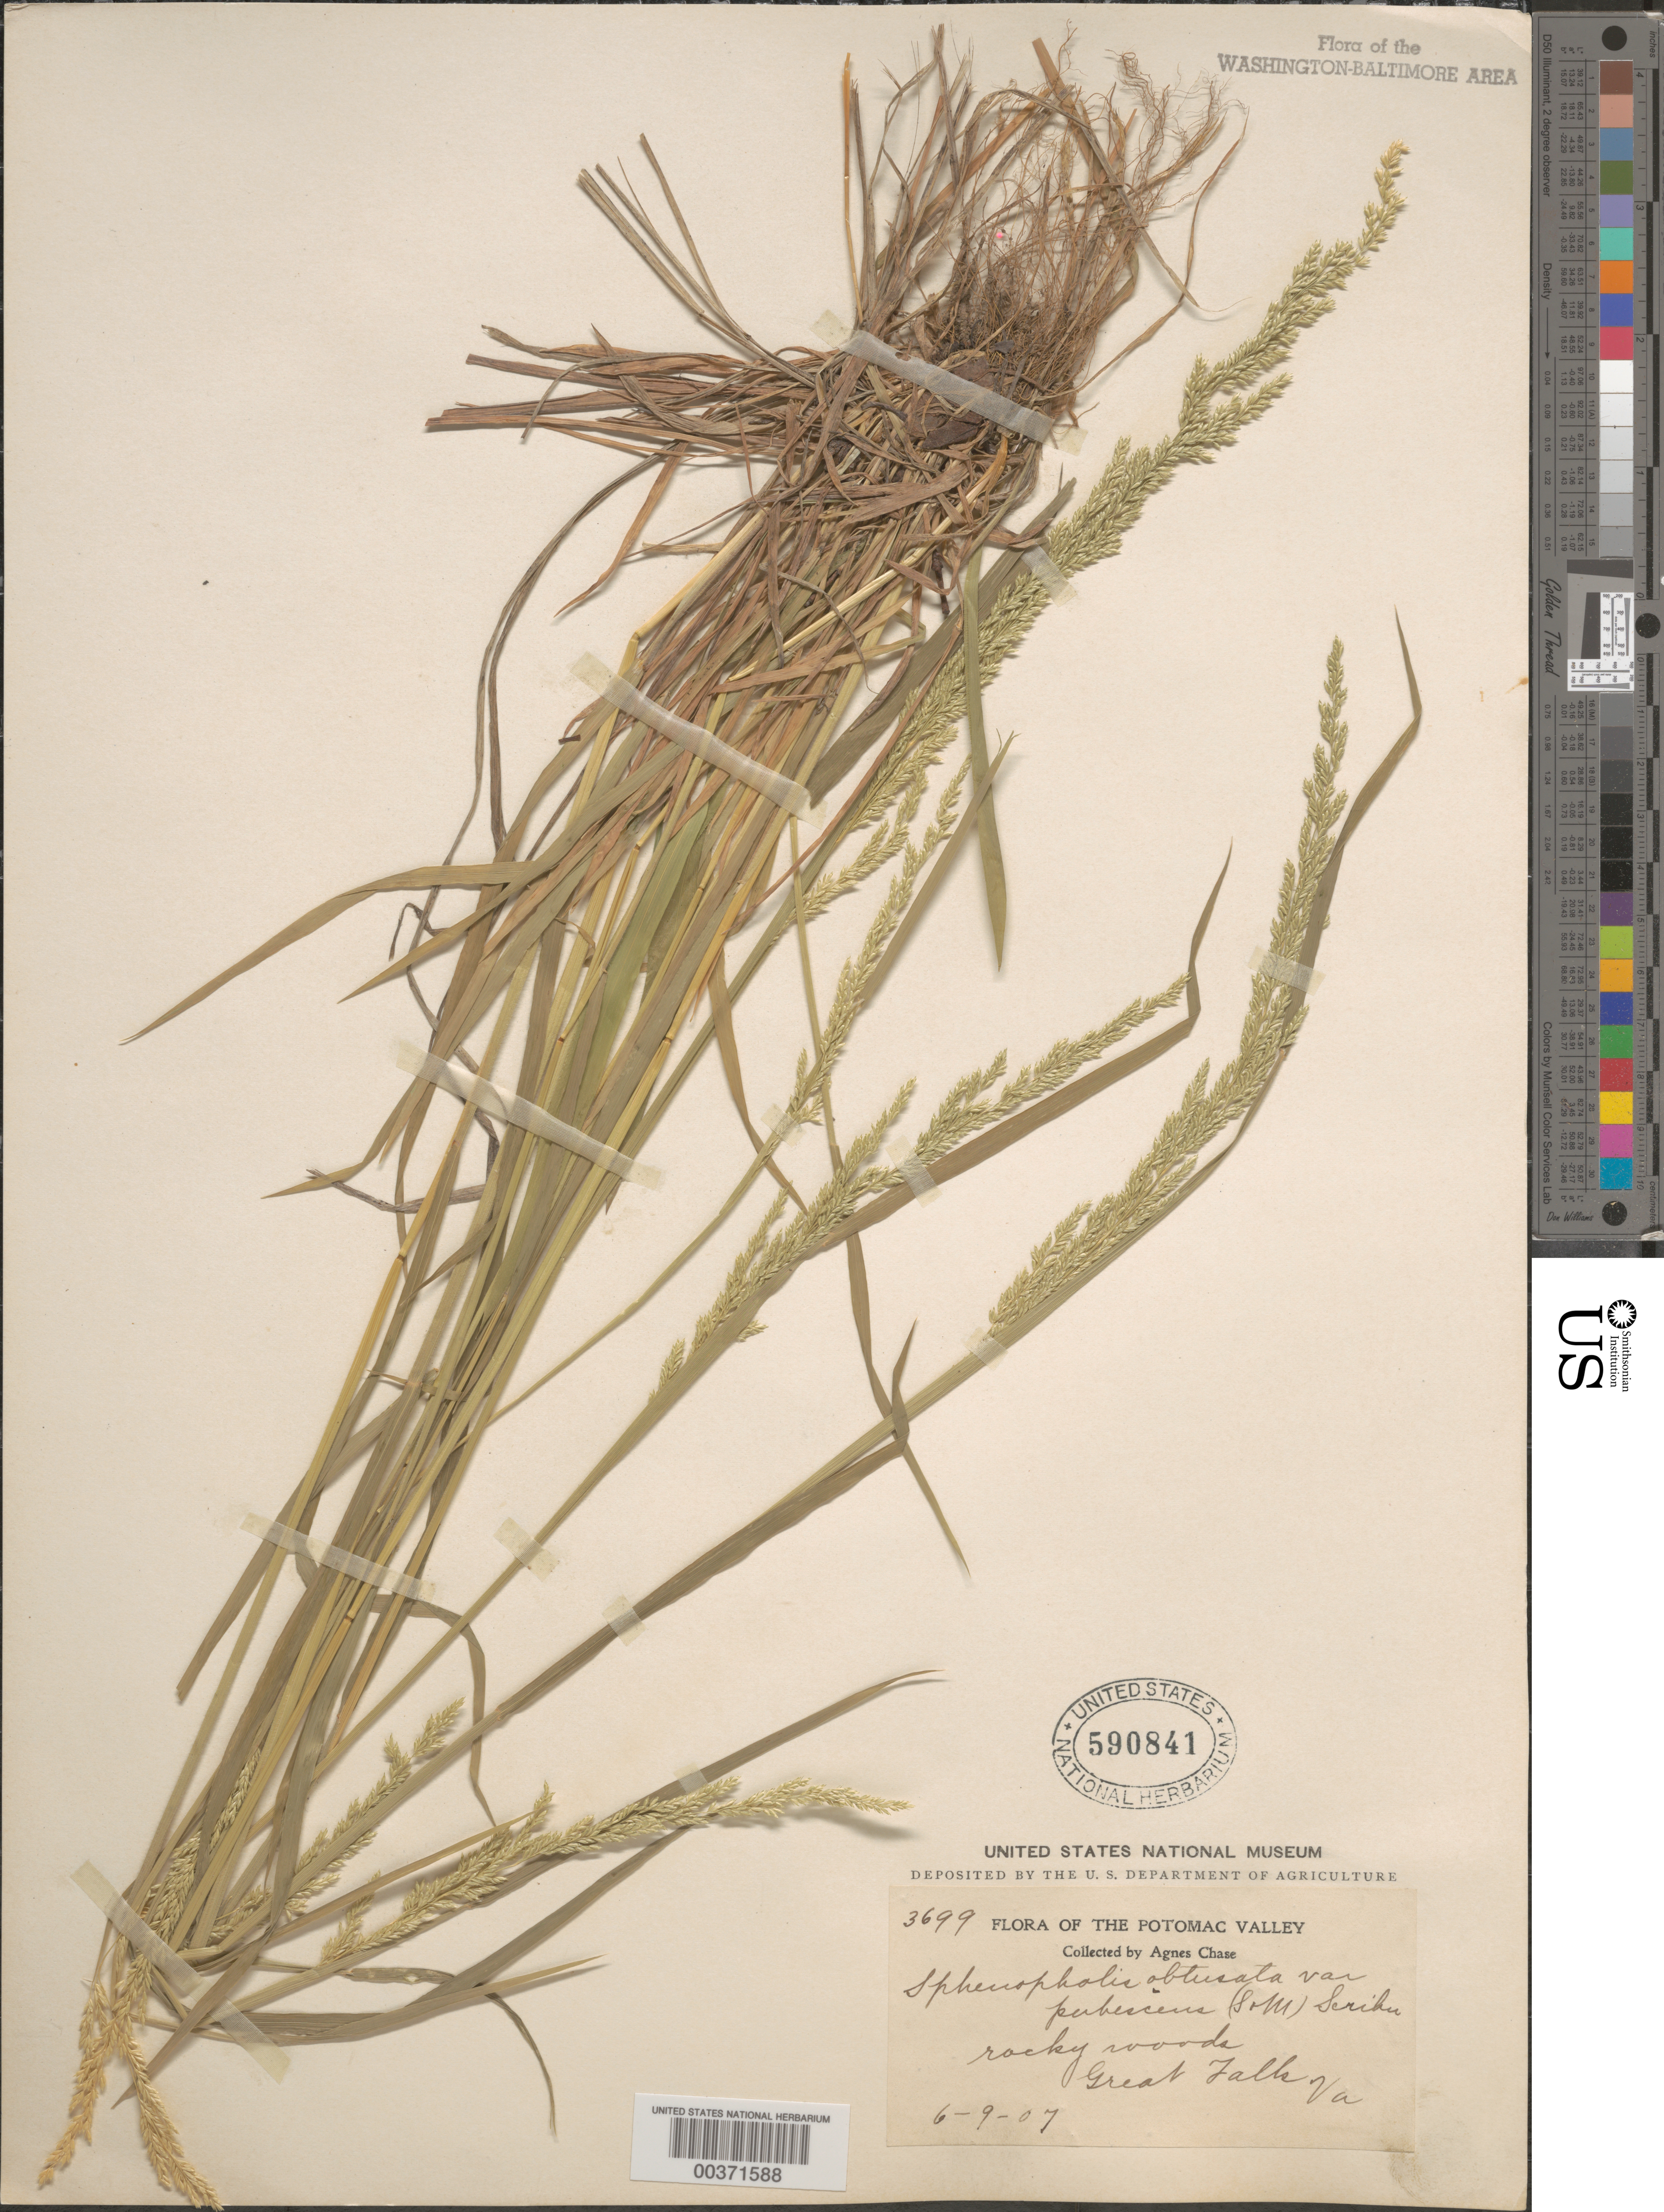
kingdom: Plantae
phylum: Tracheophyta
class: Liliopsida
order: Poales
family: Poaceae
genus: Sphenopholis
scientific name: Sphenopholis obtusata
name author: (Michx.) Scribn.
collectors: A. Chase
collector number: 3699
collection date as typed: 09 Jun 1907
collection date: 1907-06-09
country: United States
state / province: Virginia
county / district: Fairfax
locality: Great Falls C. and O. Canal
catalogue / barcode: US 590841